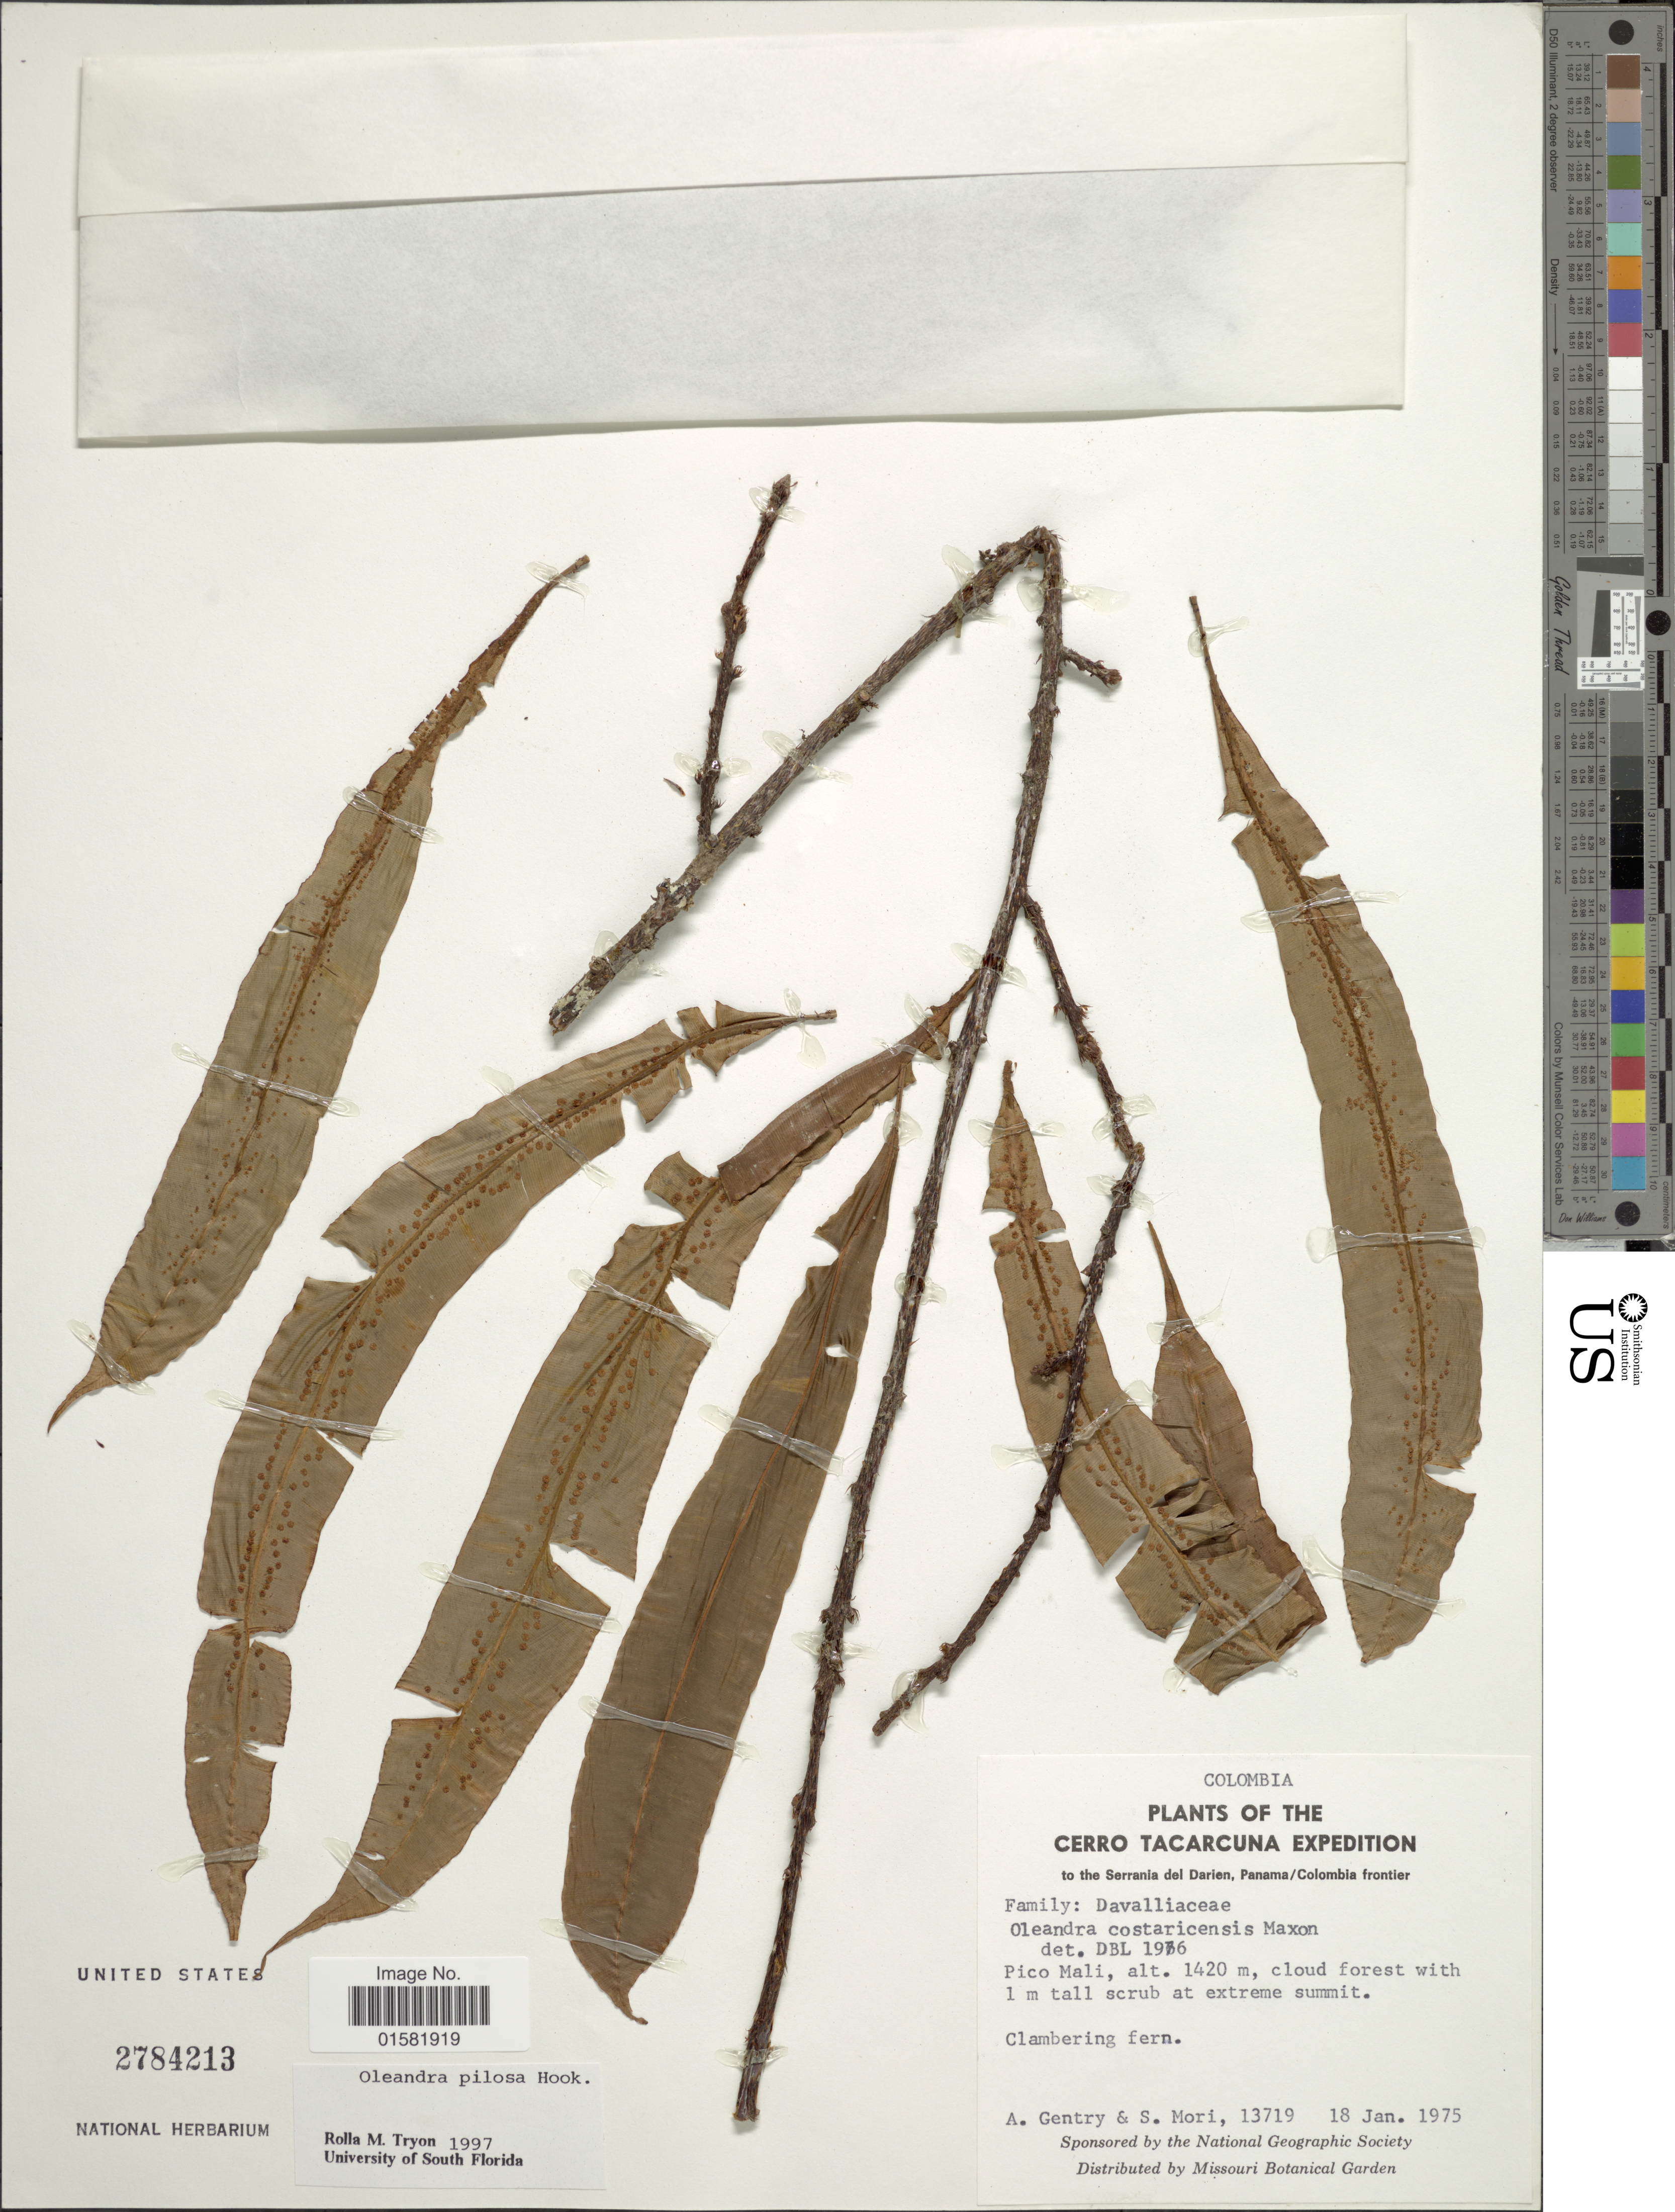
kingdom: Plantae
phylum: Tracheophyta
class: Polypodiopsida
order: Polypodiales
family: Oleandraceae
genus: Oleandra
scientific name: Oleandra pilosa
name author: Hook.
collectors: A. H. Gentry & S. Mori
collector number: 13719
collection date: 1975-01-18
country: Colombia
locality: Colombia, the Cerro Tacarcuna, to the Serrania del Darien, panama/colombia frontier. Pico Mali.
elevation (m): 1420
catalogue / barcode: US 2784213